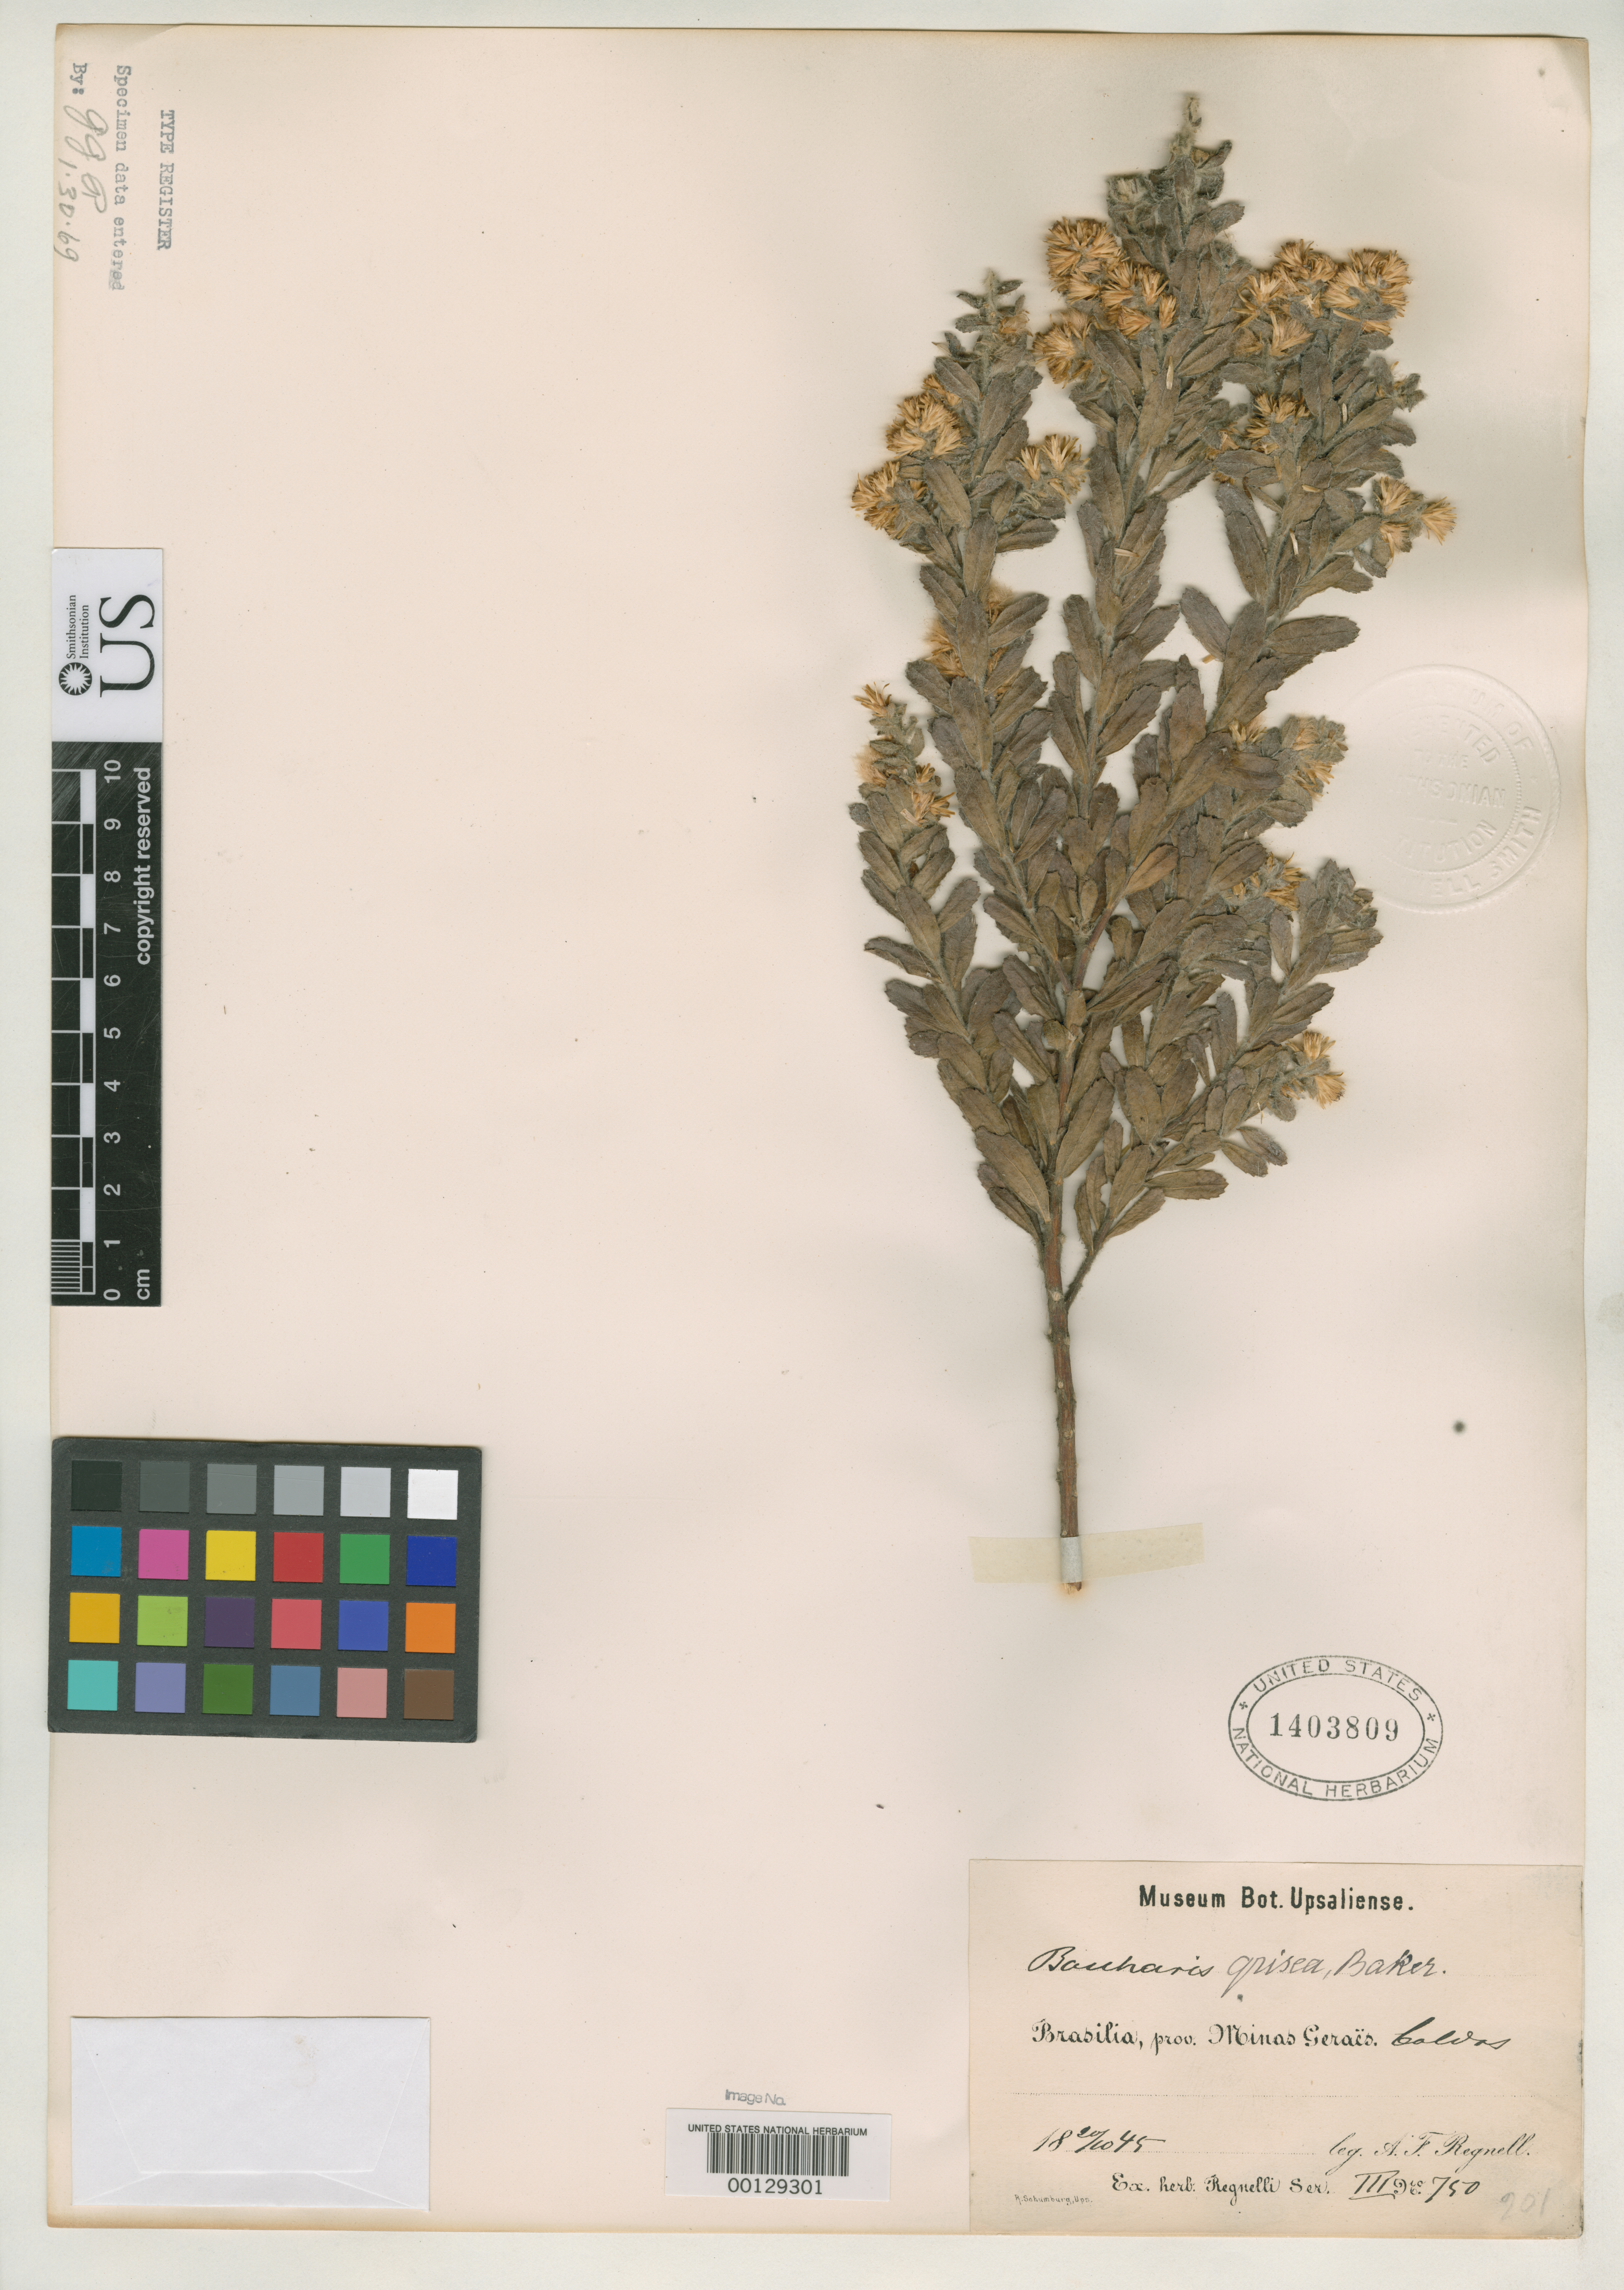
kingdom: Plantae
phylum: Tracheophyta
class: Magnoliopsida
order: Asterales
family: Asteraceae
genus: Baccharis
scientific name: Baccharis grisea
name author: Baker in Mart.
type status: Type Collection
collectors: A. F. Regnell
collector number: III 750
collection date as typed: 1845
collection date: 1845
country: Brazil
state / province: Minas Gerais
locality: Caldas.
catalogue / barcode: US 1403809